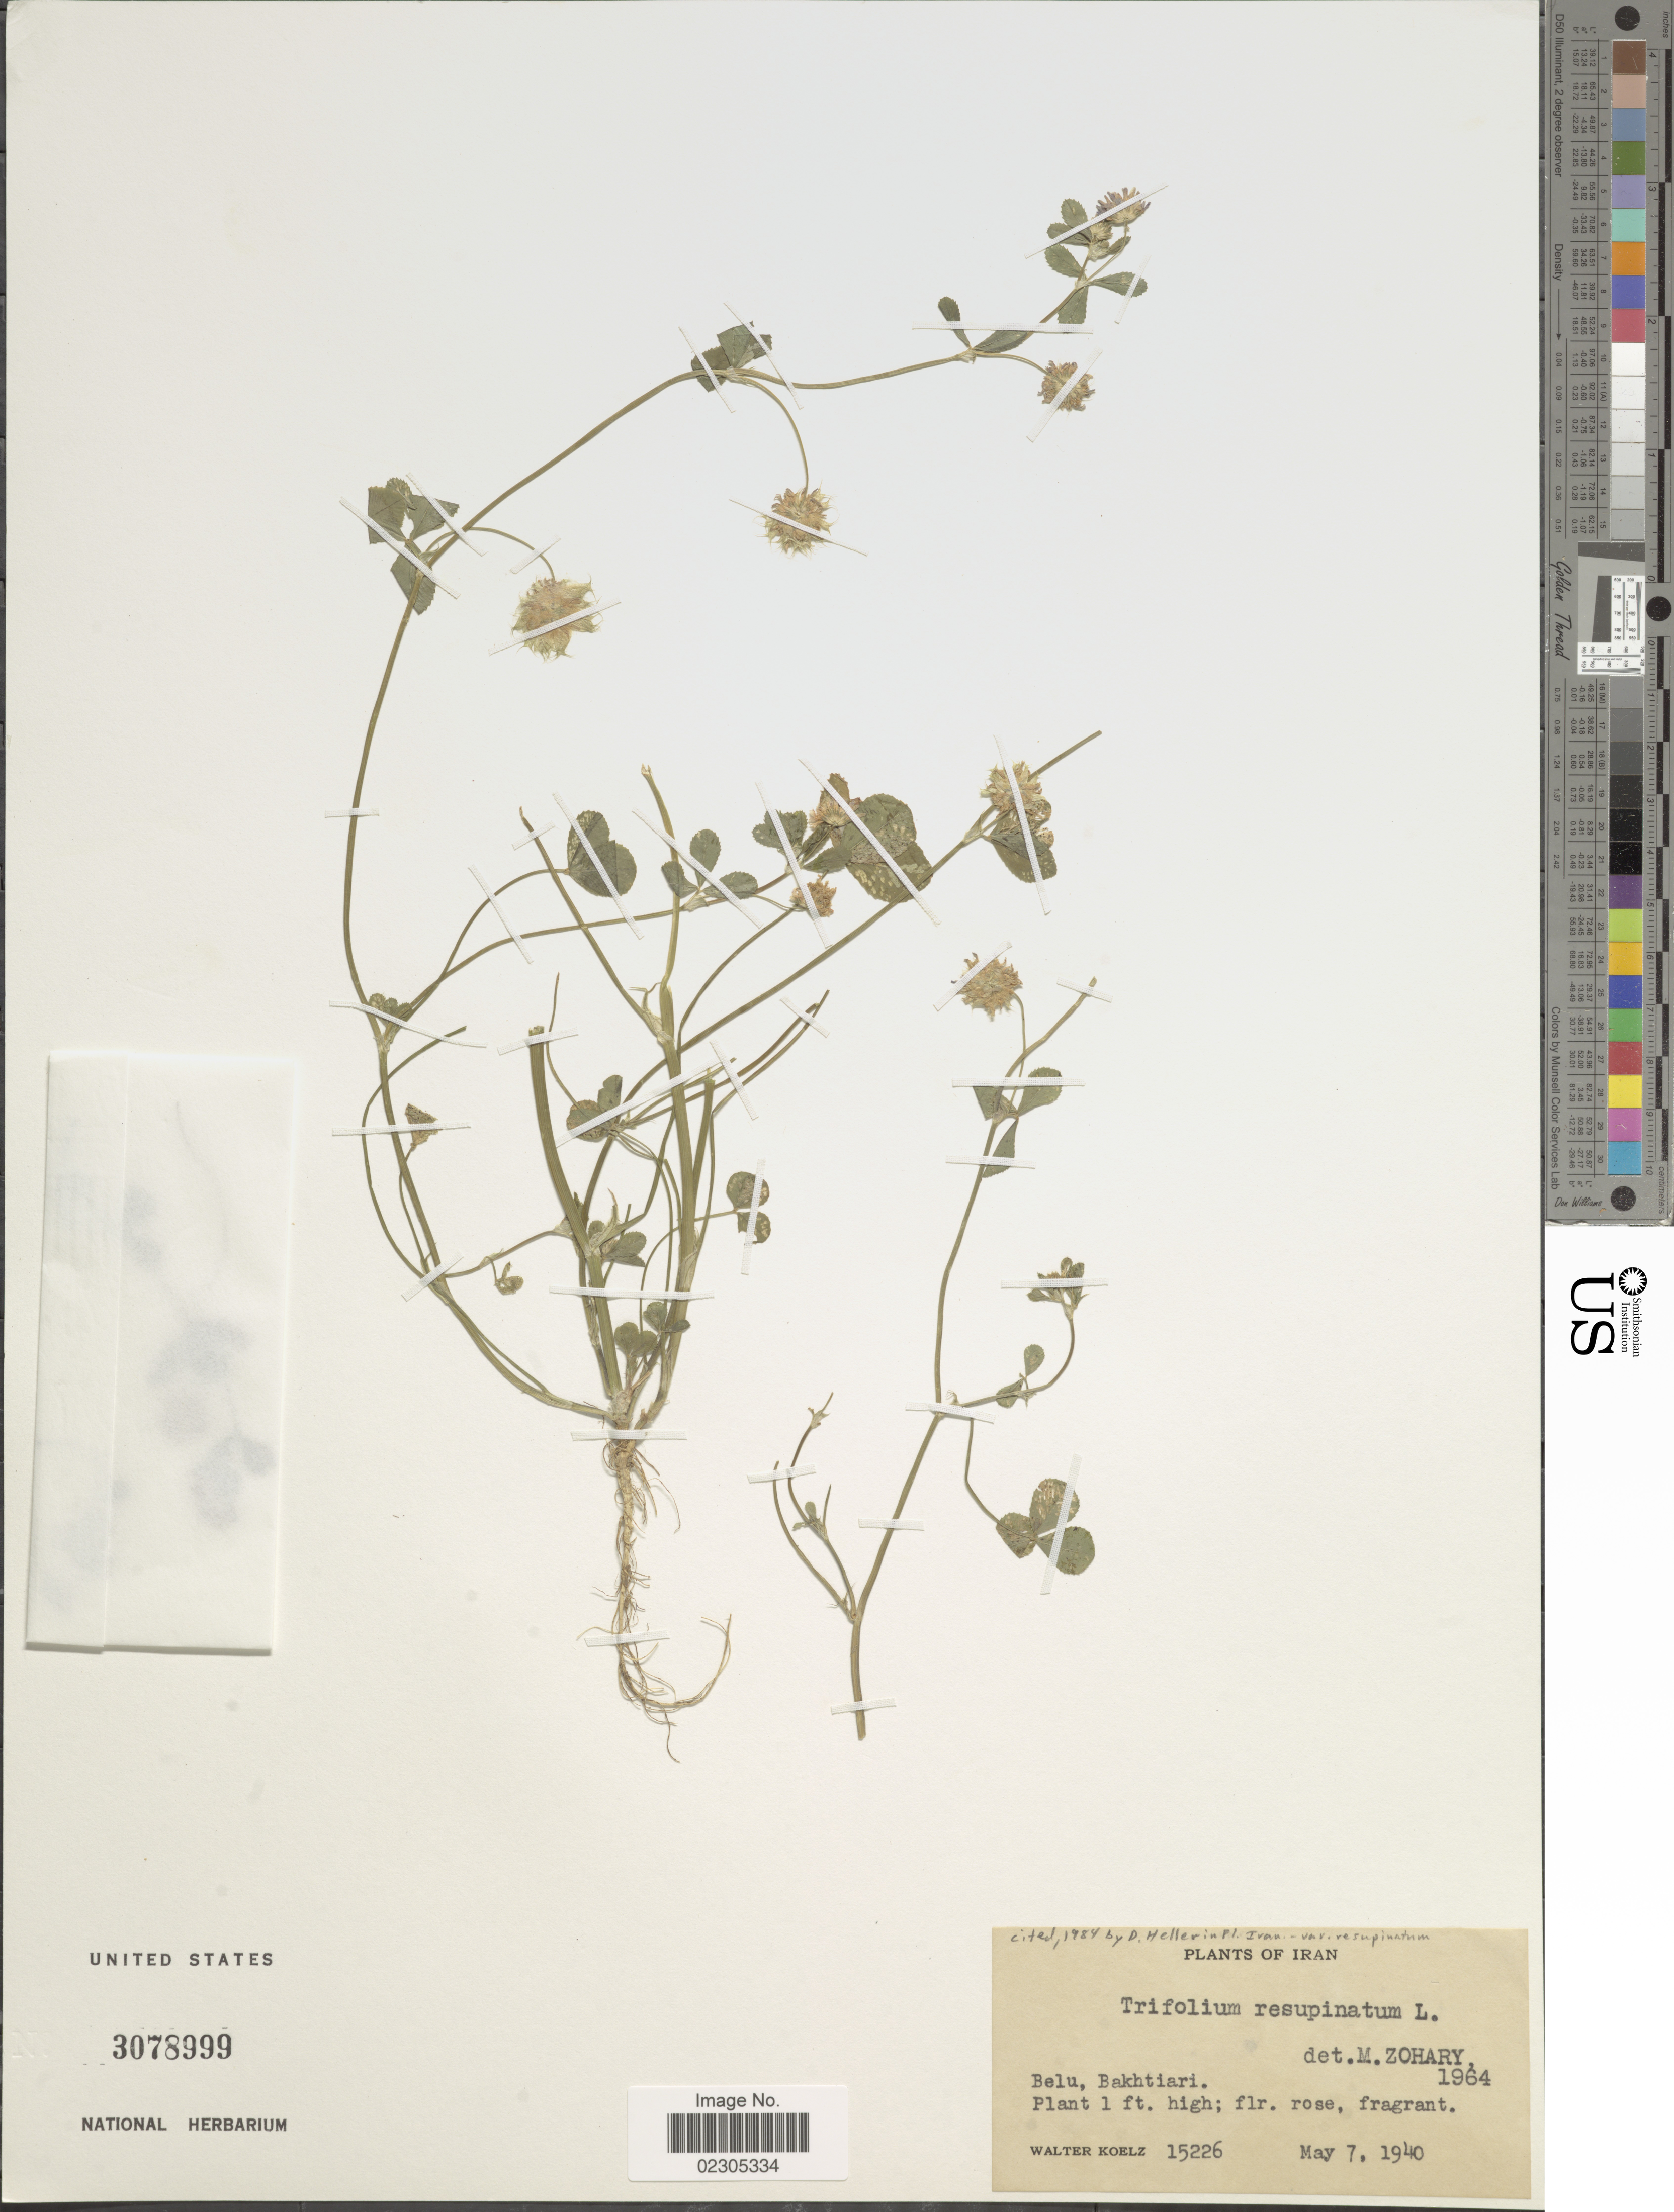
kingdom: Plantae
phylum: Tracheophyta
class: Magnoliopsida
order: Fabales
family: Fabaceae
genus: Trifolium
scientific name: Trifolium resupinatum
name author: L.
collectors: W. N. Koelz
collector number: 15226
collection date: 1940-05-07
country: Iran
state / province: Chahar Mahaal and Bakhtiari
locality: Belu, Bakhtiari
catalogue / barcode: US 3078999